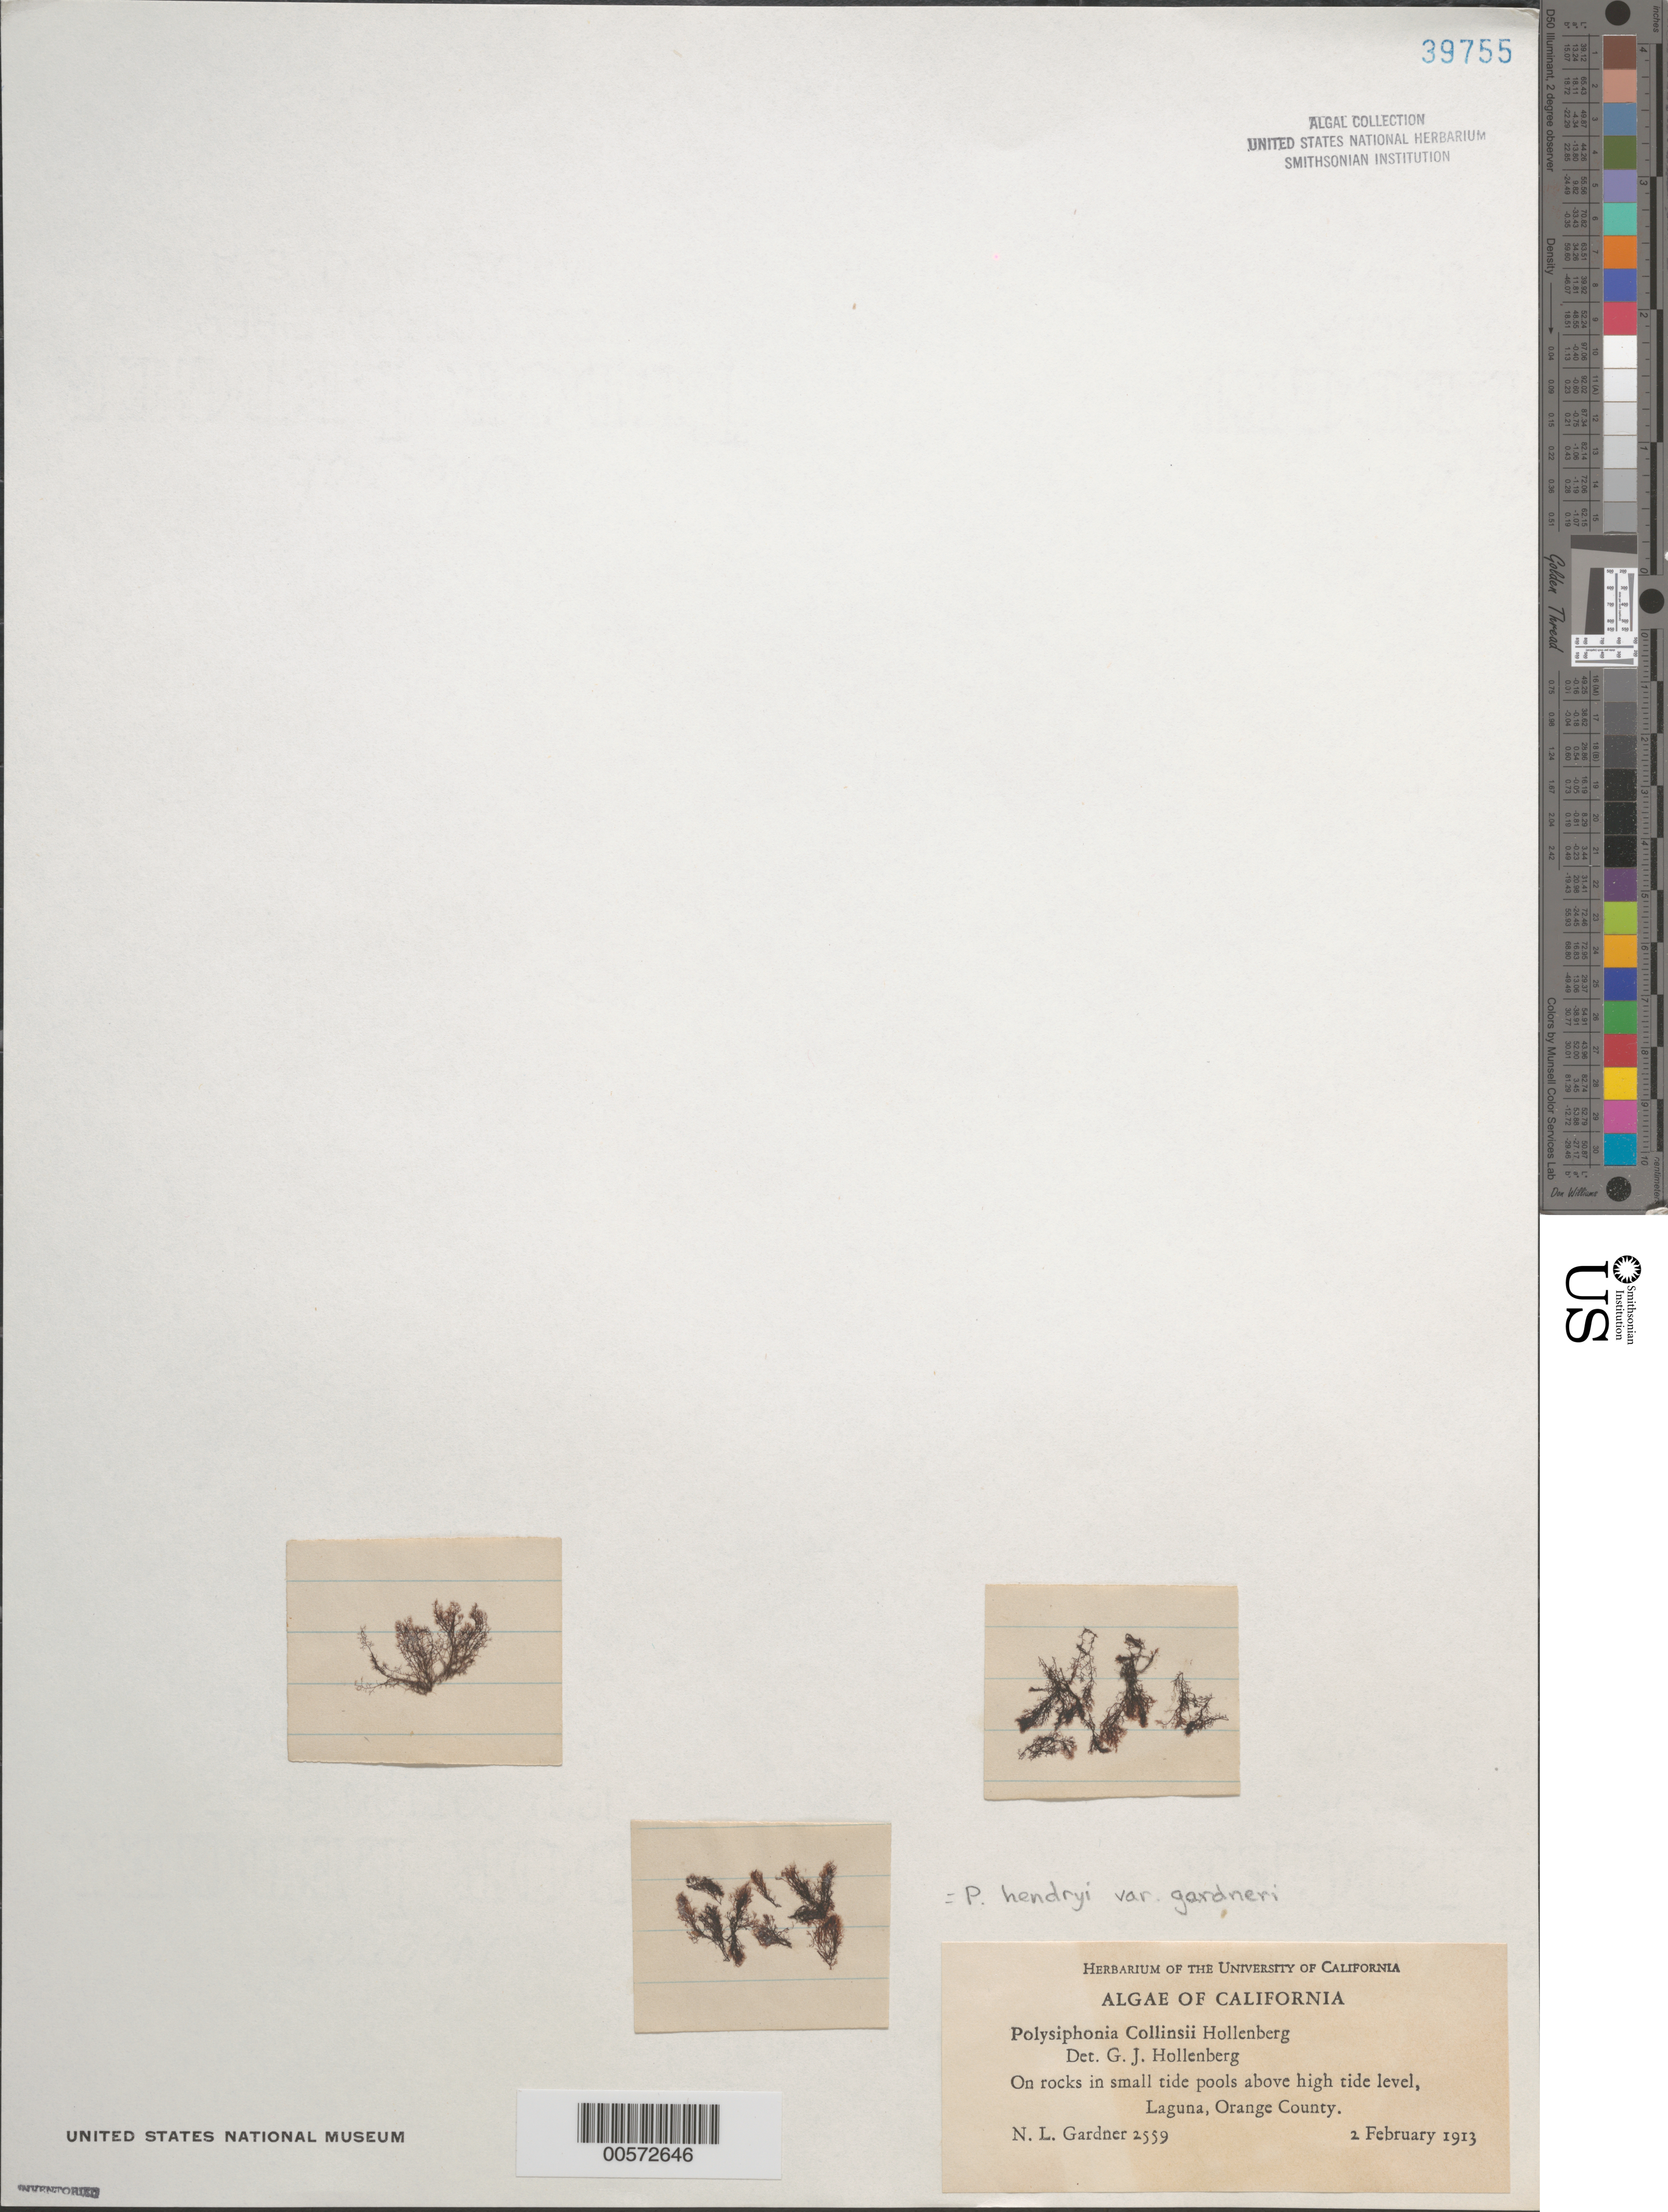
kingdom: Plantae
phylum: Rhodophyta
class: Florideophyceae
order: Ceramiales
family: Rhodomelaceae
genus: Polysiphonia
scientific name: Polysiphonia hendryi var. gardneri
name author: (Kylin) Hollenb.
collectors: N. Gardner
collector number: NLG 2559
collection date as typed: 02 Feb 1913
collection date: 1913-02-02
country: United States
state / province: California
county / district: Orange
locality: Laguna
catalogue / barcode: US 39755